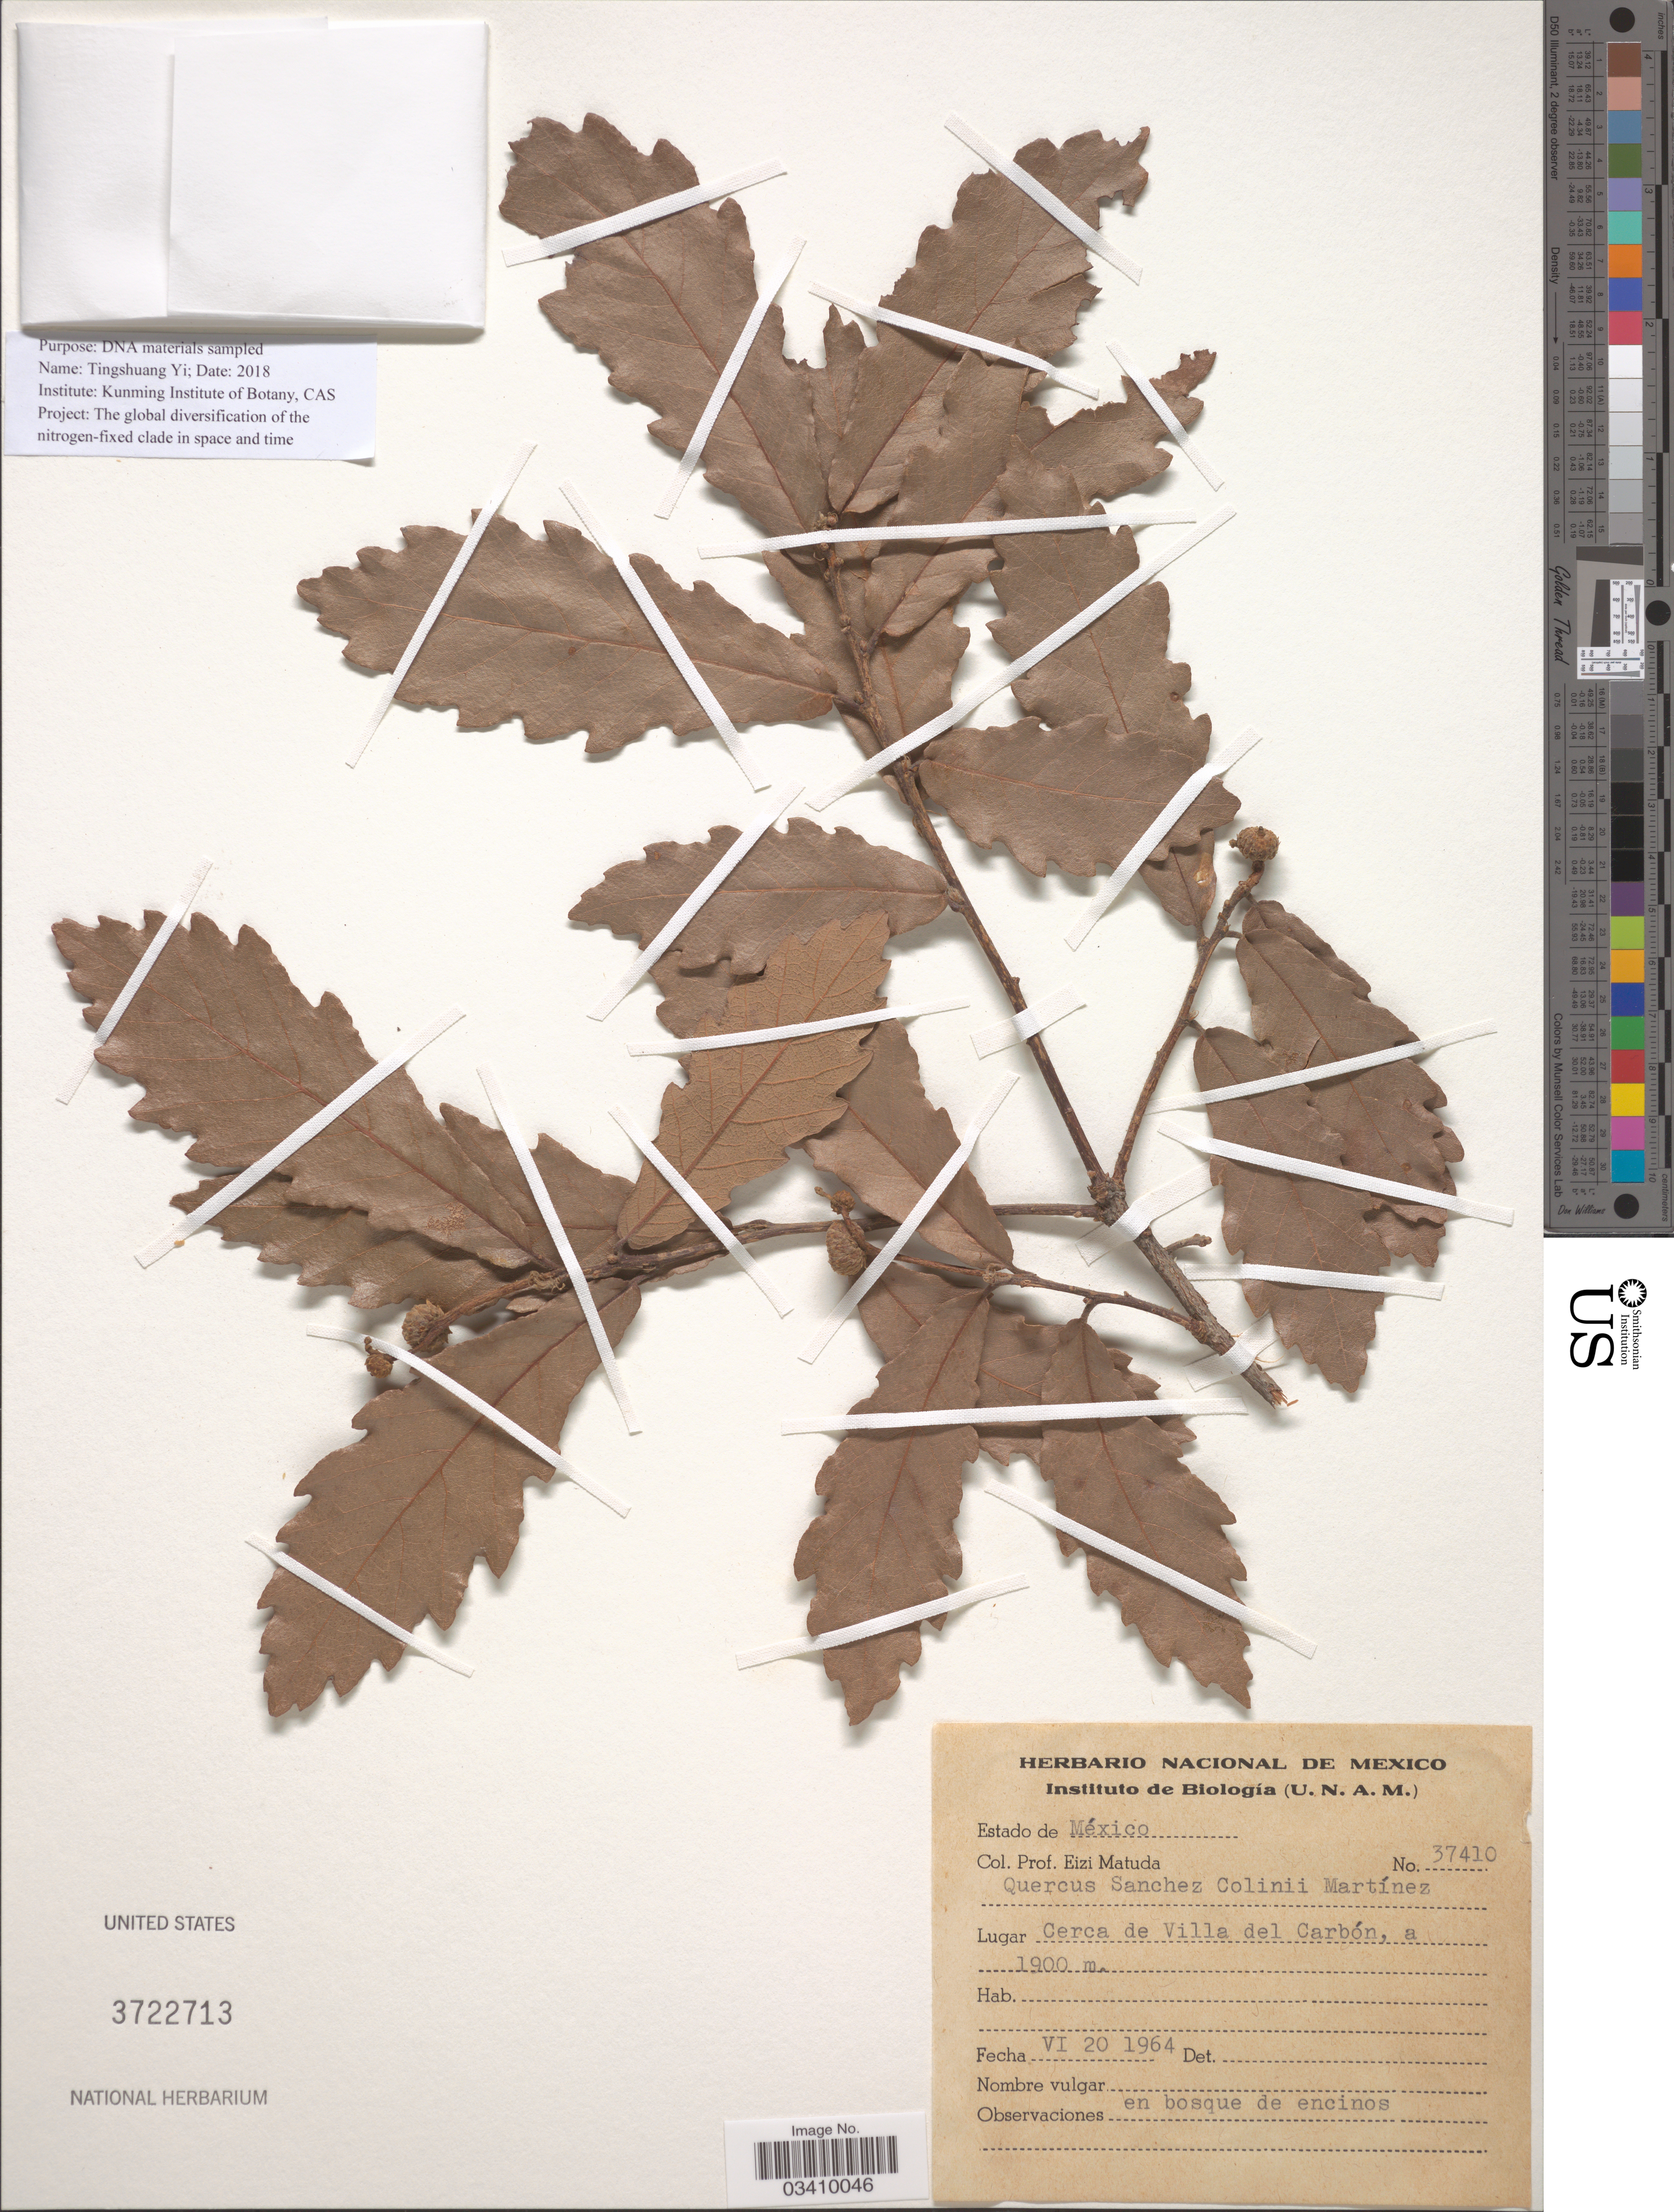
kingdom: Plantae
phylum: Tracheophyta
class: Magnoliopsida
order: Fagales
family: Fagaceae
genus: Quercus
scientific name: Quercus sanchez-colinii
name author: Martínez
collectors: E. Matuda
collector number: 37410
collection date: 1964-06-20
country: Mexico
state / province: México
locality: Cerca de Villa del Carbón.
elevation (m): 1900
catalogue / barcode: US 3722713